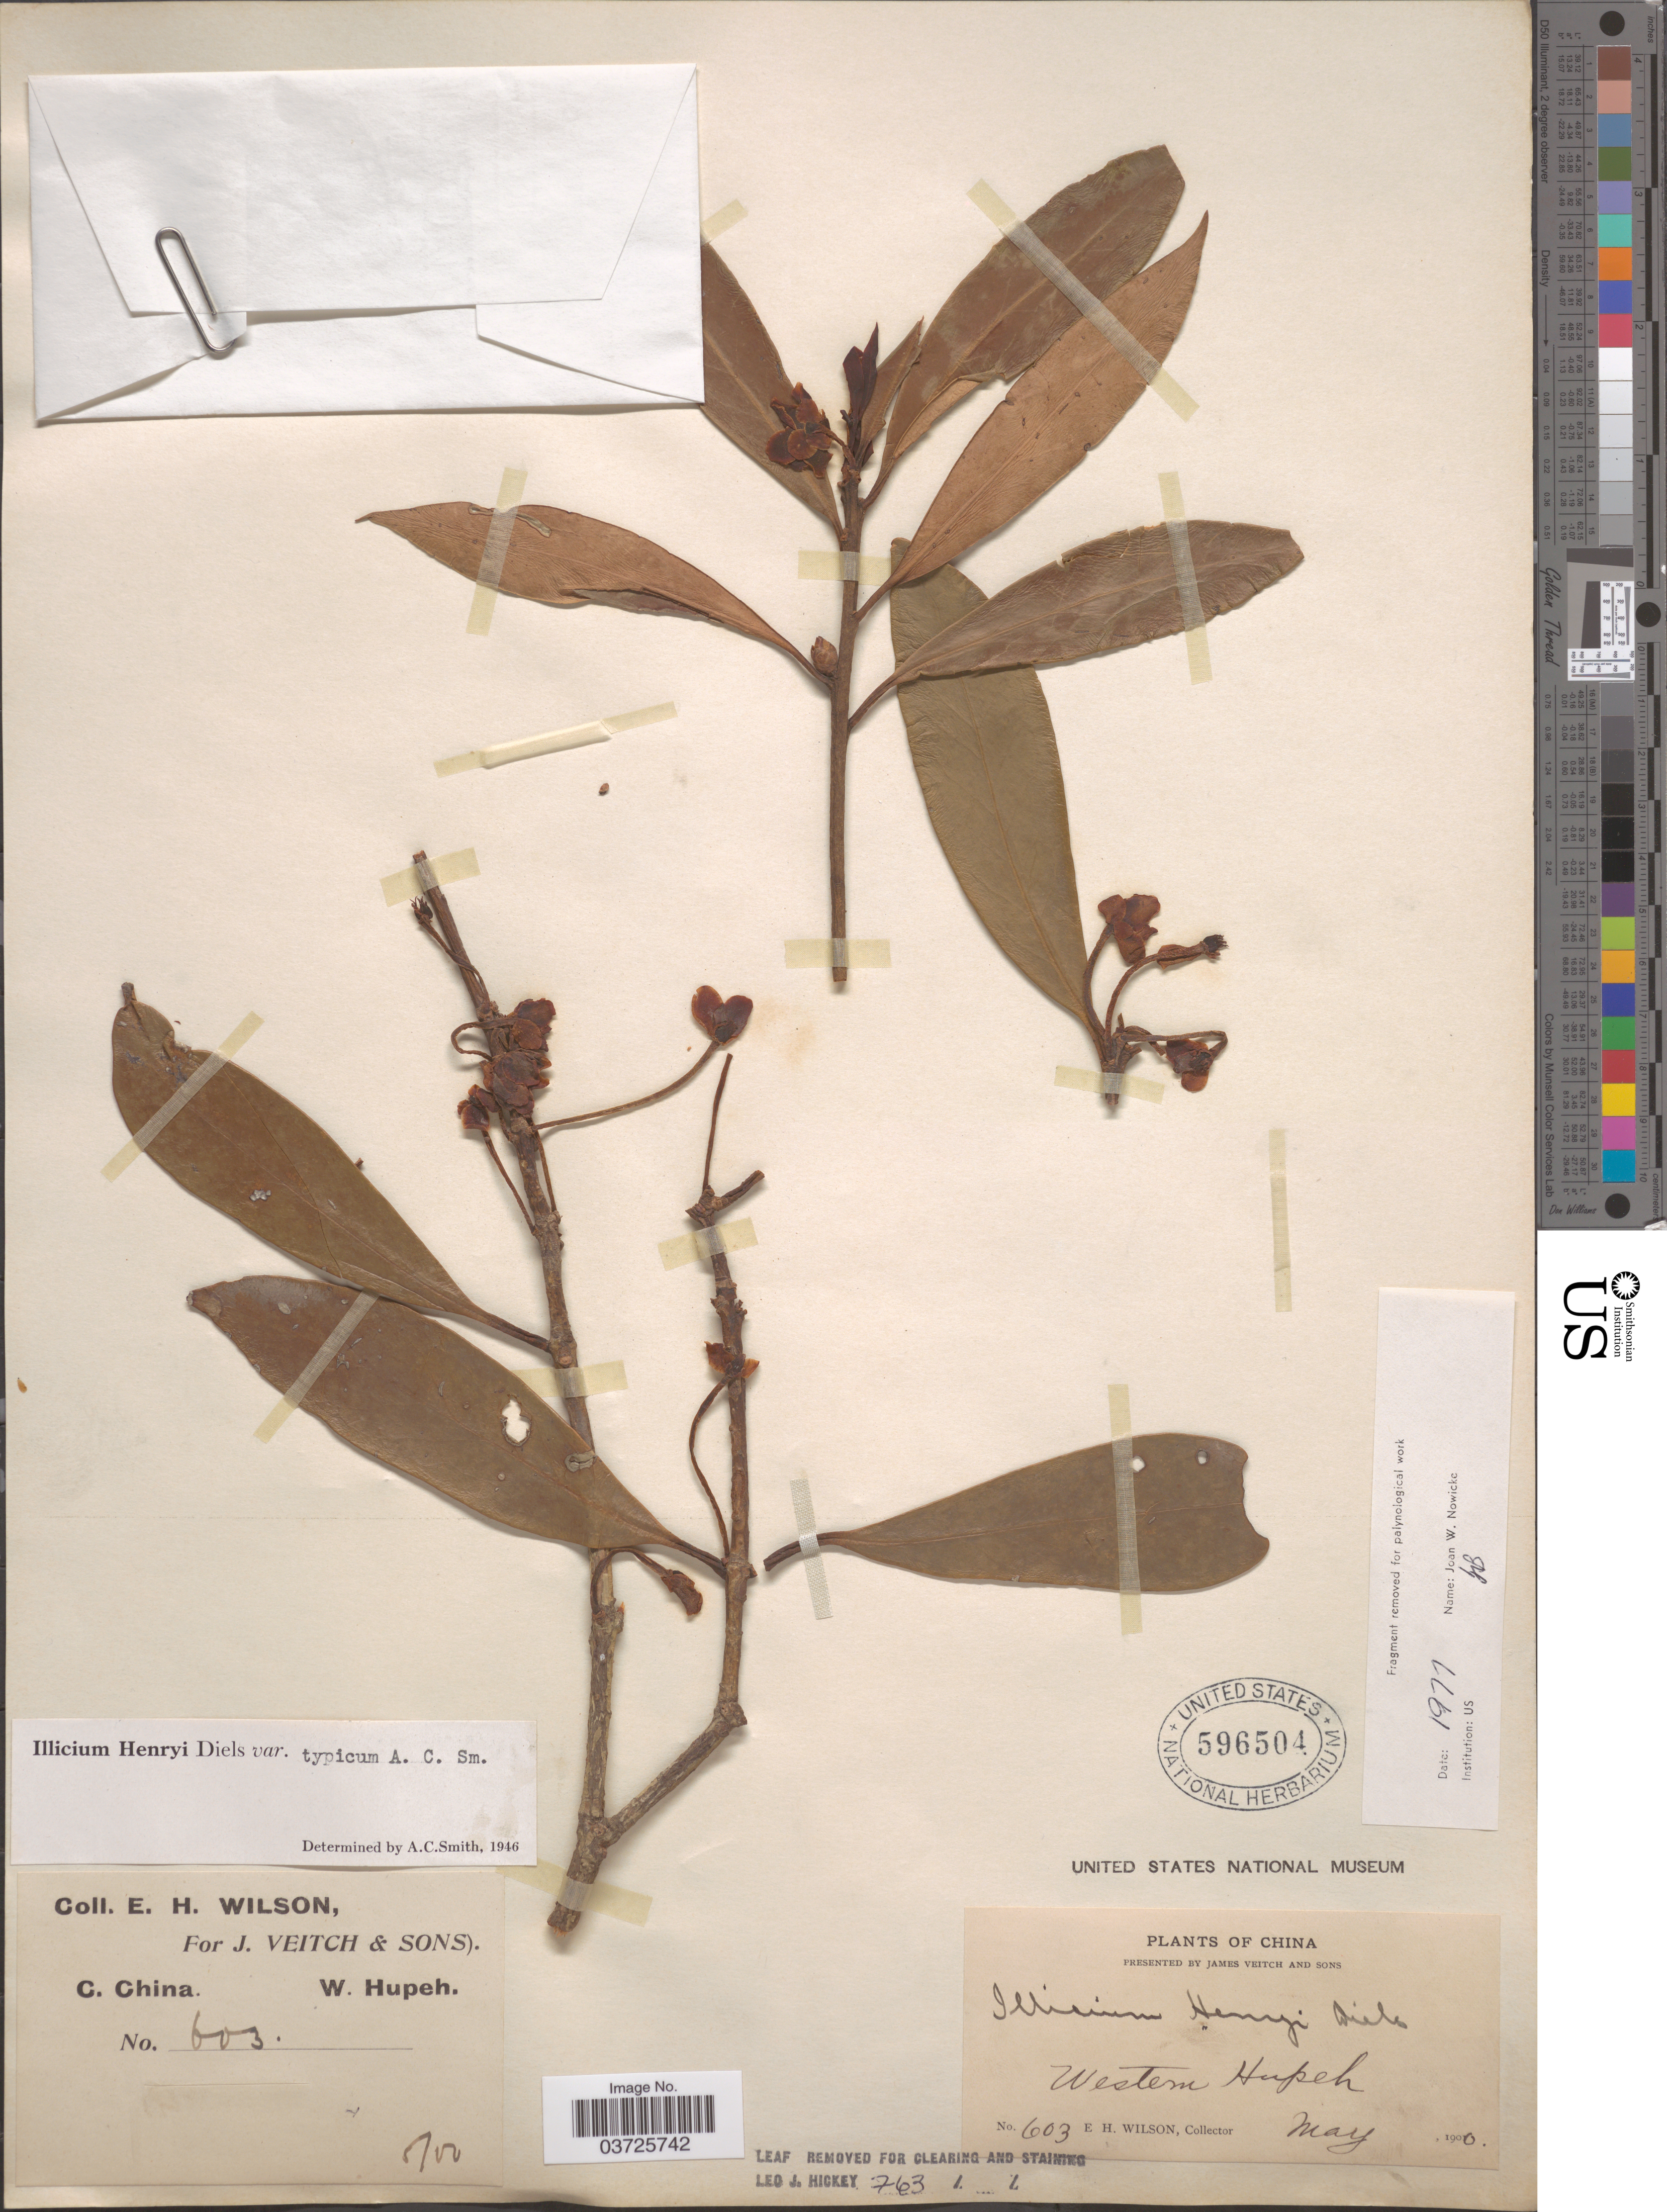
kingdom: Plantae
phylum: Tracheophyta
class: Magnoliopsida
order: Austrobaileyales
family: Schisandraceae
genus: Illicium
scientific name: Illicium henryi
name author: Diels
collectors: E. Wilson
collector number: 603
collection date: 1900-05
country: China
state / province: Hubei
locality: C. China. Western Hupeh.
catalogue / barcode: US 596504